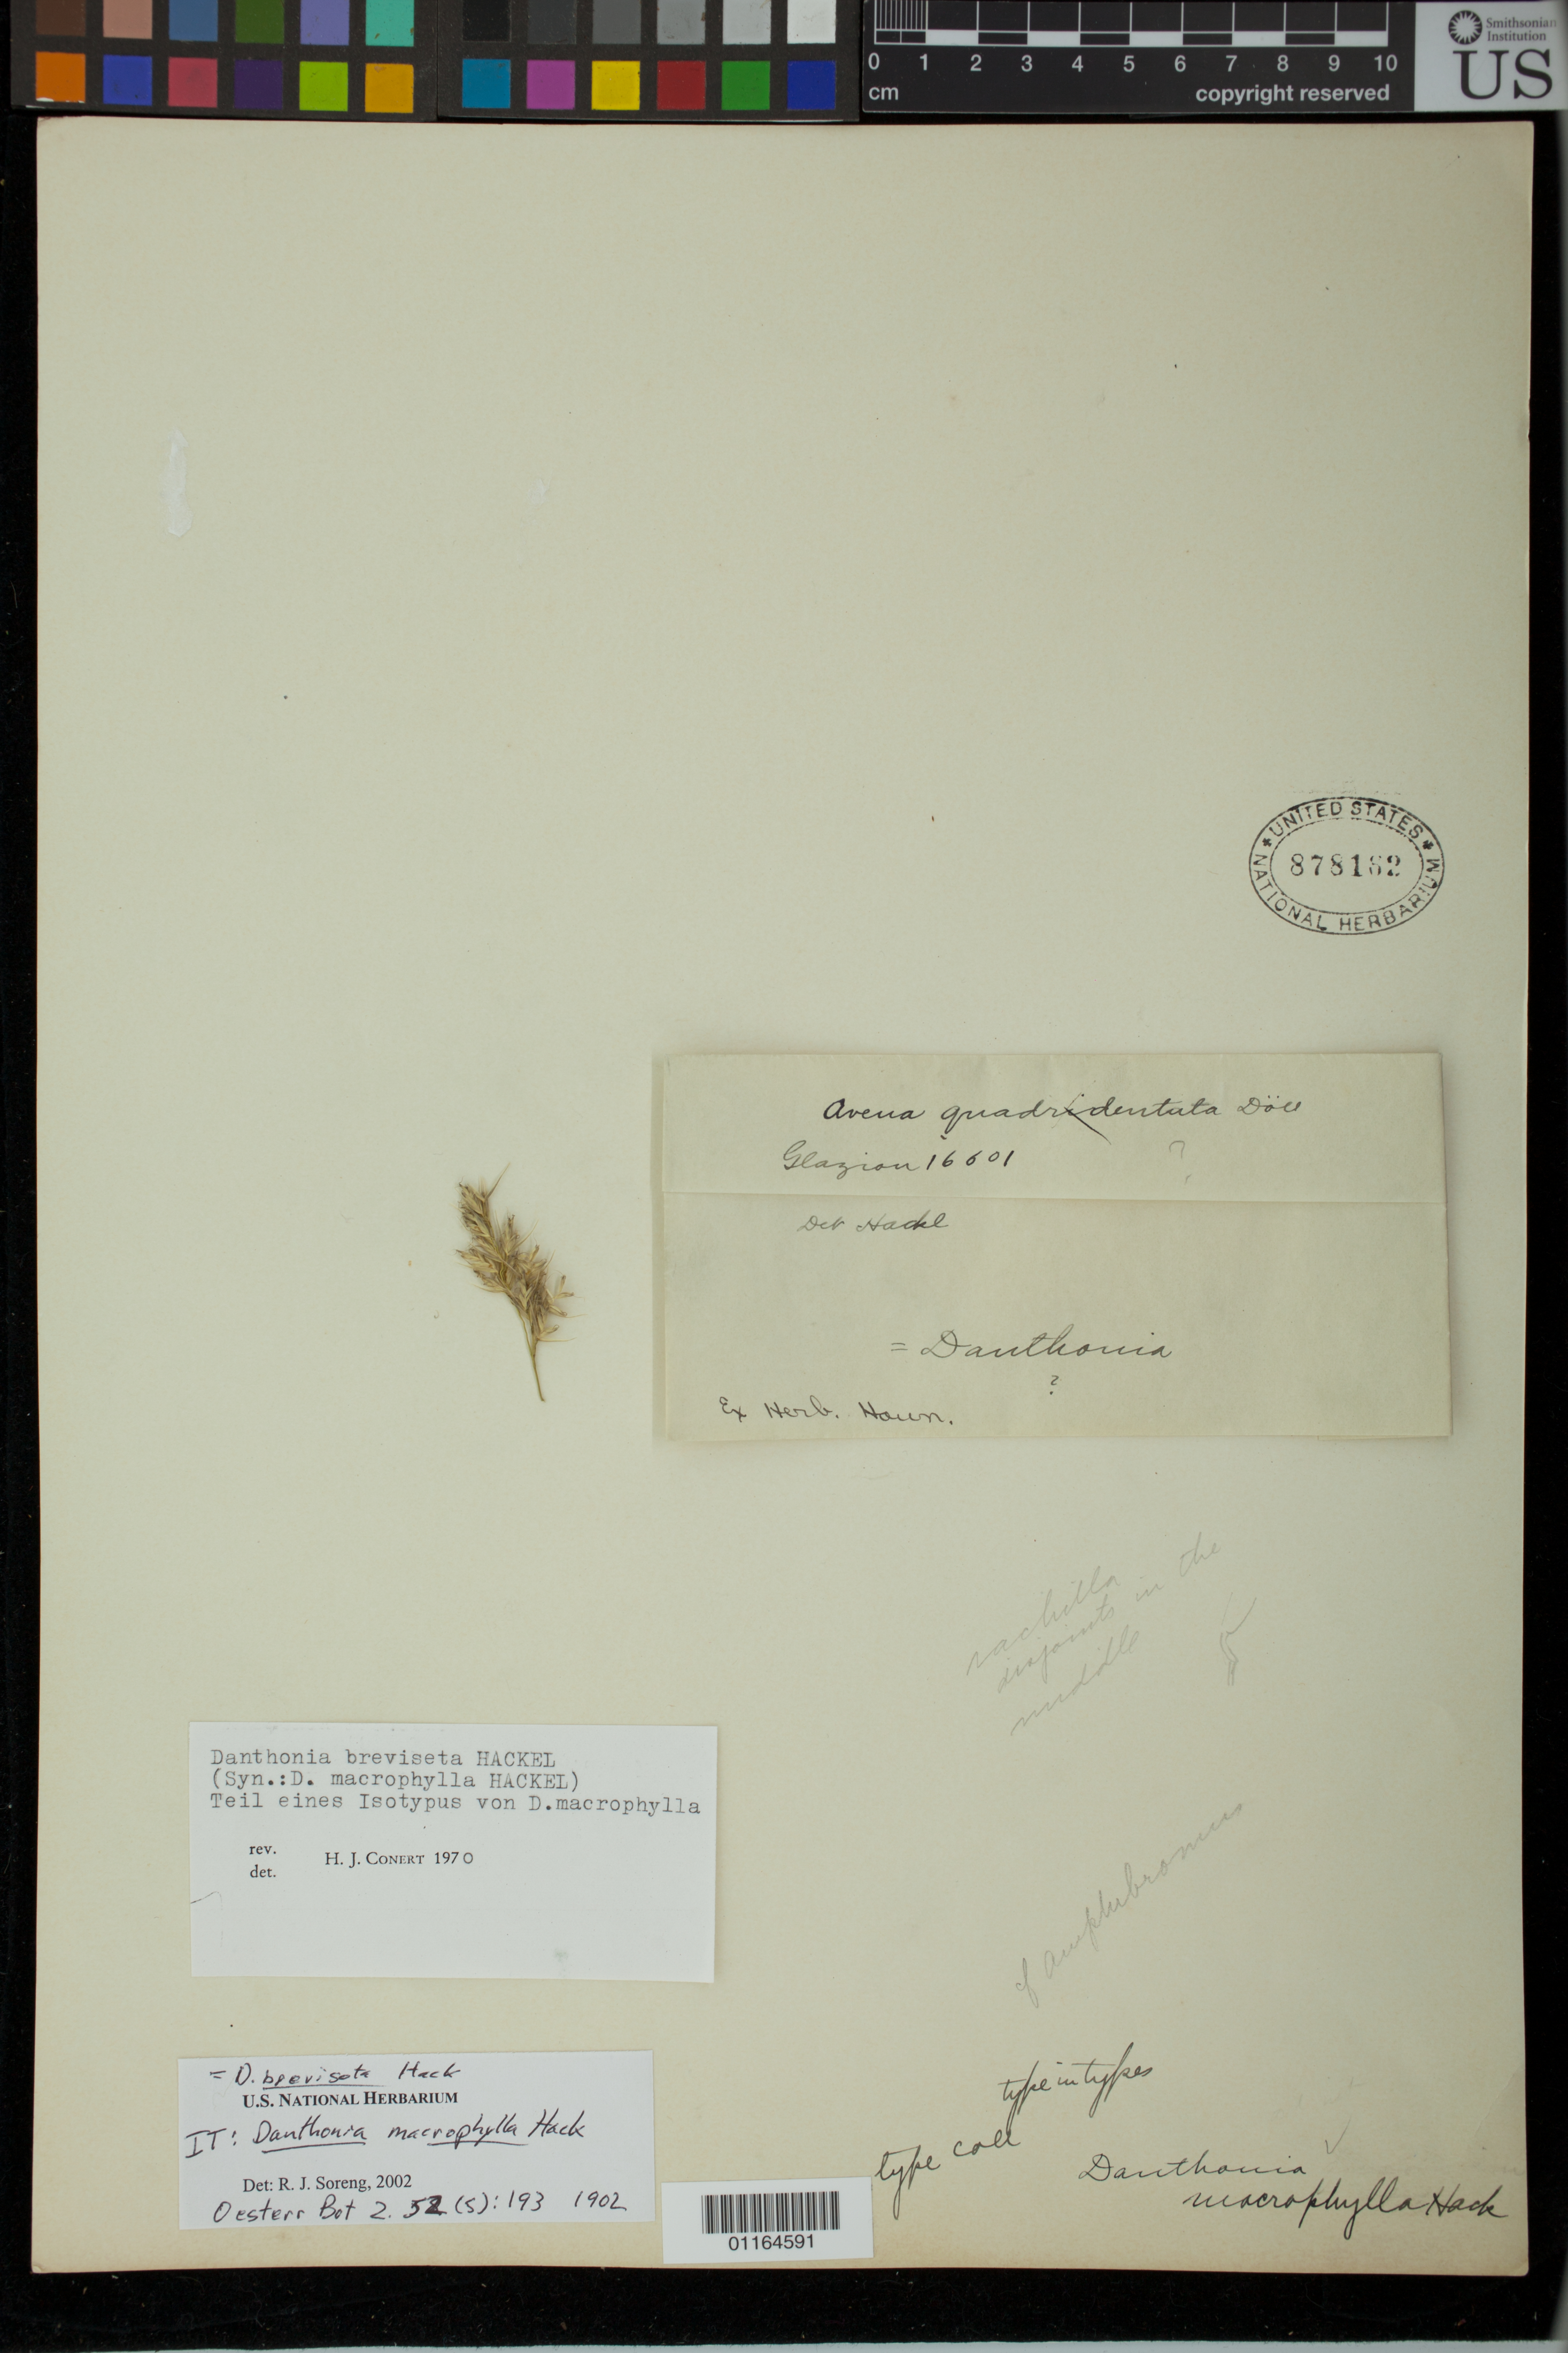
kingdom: Plantae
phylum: Tracheophyta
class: Liliopsida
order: Poales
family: Poaceae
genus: Danthonia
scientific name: Danthonia macrophylla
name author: Hack.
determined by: Soreng, Robert J., Research Associate (BOT), Smithsonian Institution - National Museum of Natural History (UNITED STATES)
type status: Isotype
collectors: A. F. M. Glaziou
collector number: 16601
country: Brazil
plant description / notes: Fragmentary material of type specimen ex herb. Haun.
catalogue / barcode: US 878182